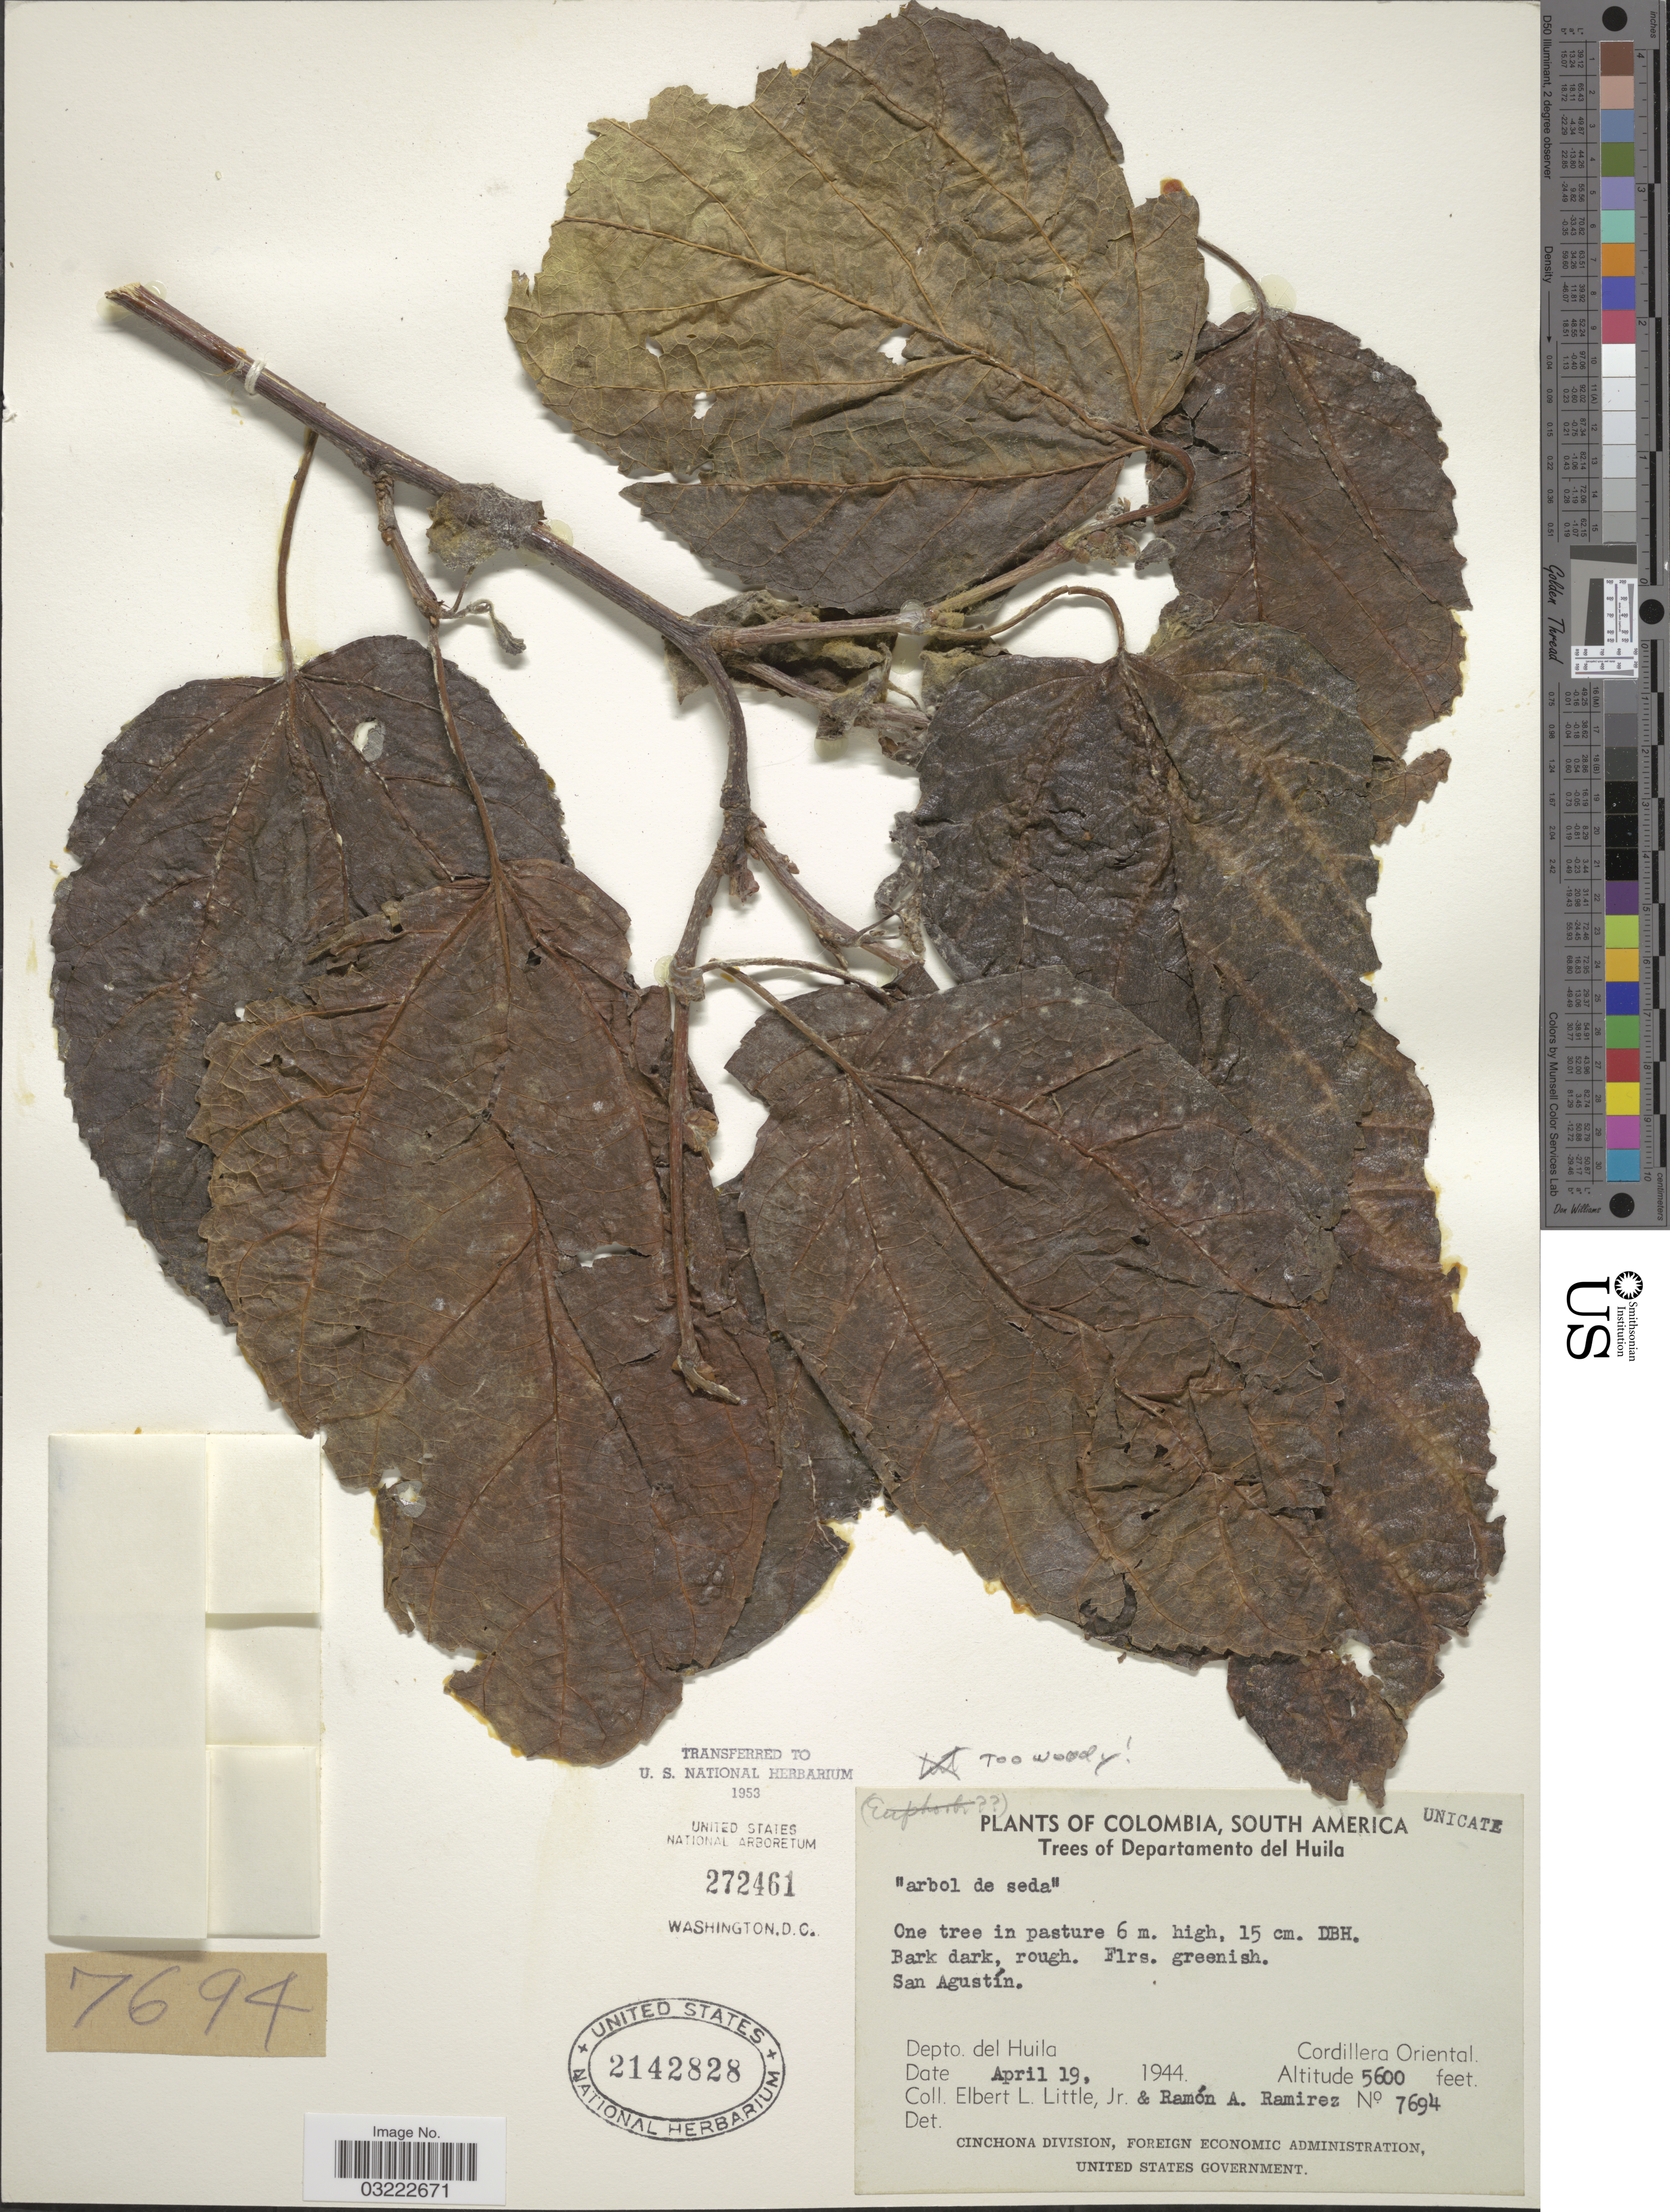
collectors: E. L. Little & R. Ramirez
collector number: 7694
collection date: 1944-04-19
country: Colombia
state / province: Huila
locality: San Agustín, Depto. del Huila, Cordillera Oriental.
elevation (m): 1707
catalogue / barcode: US 2142828